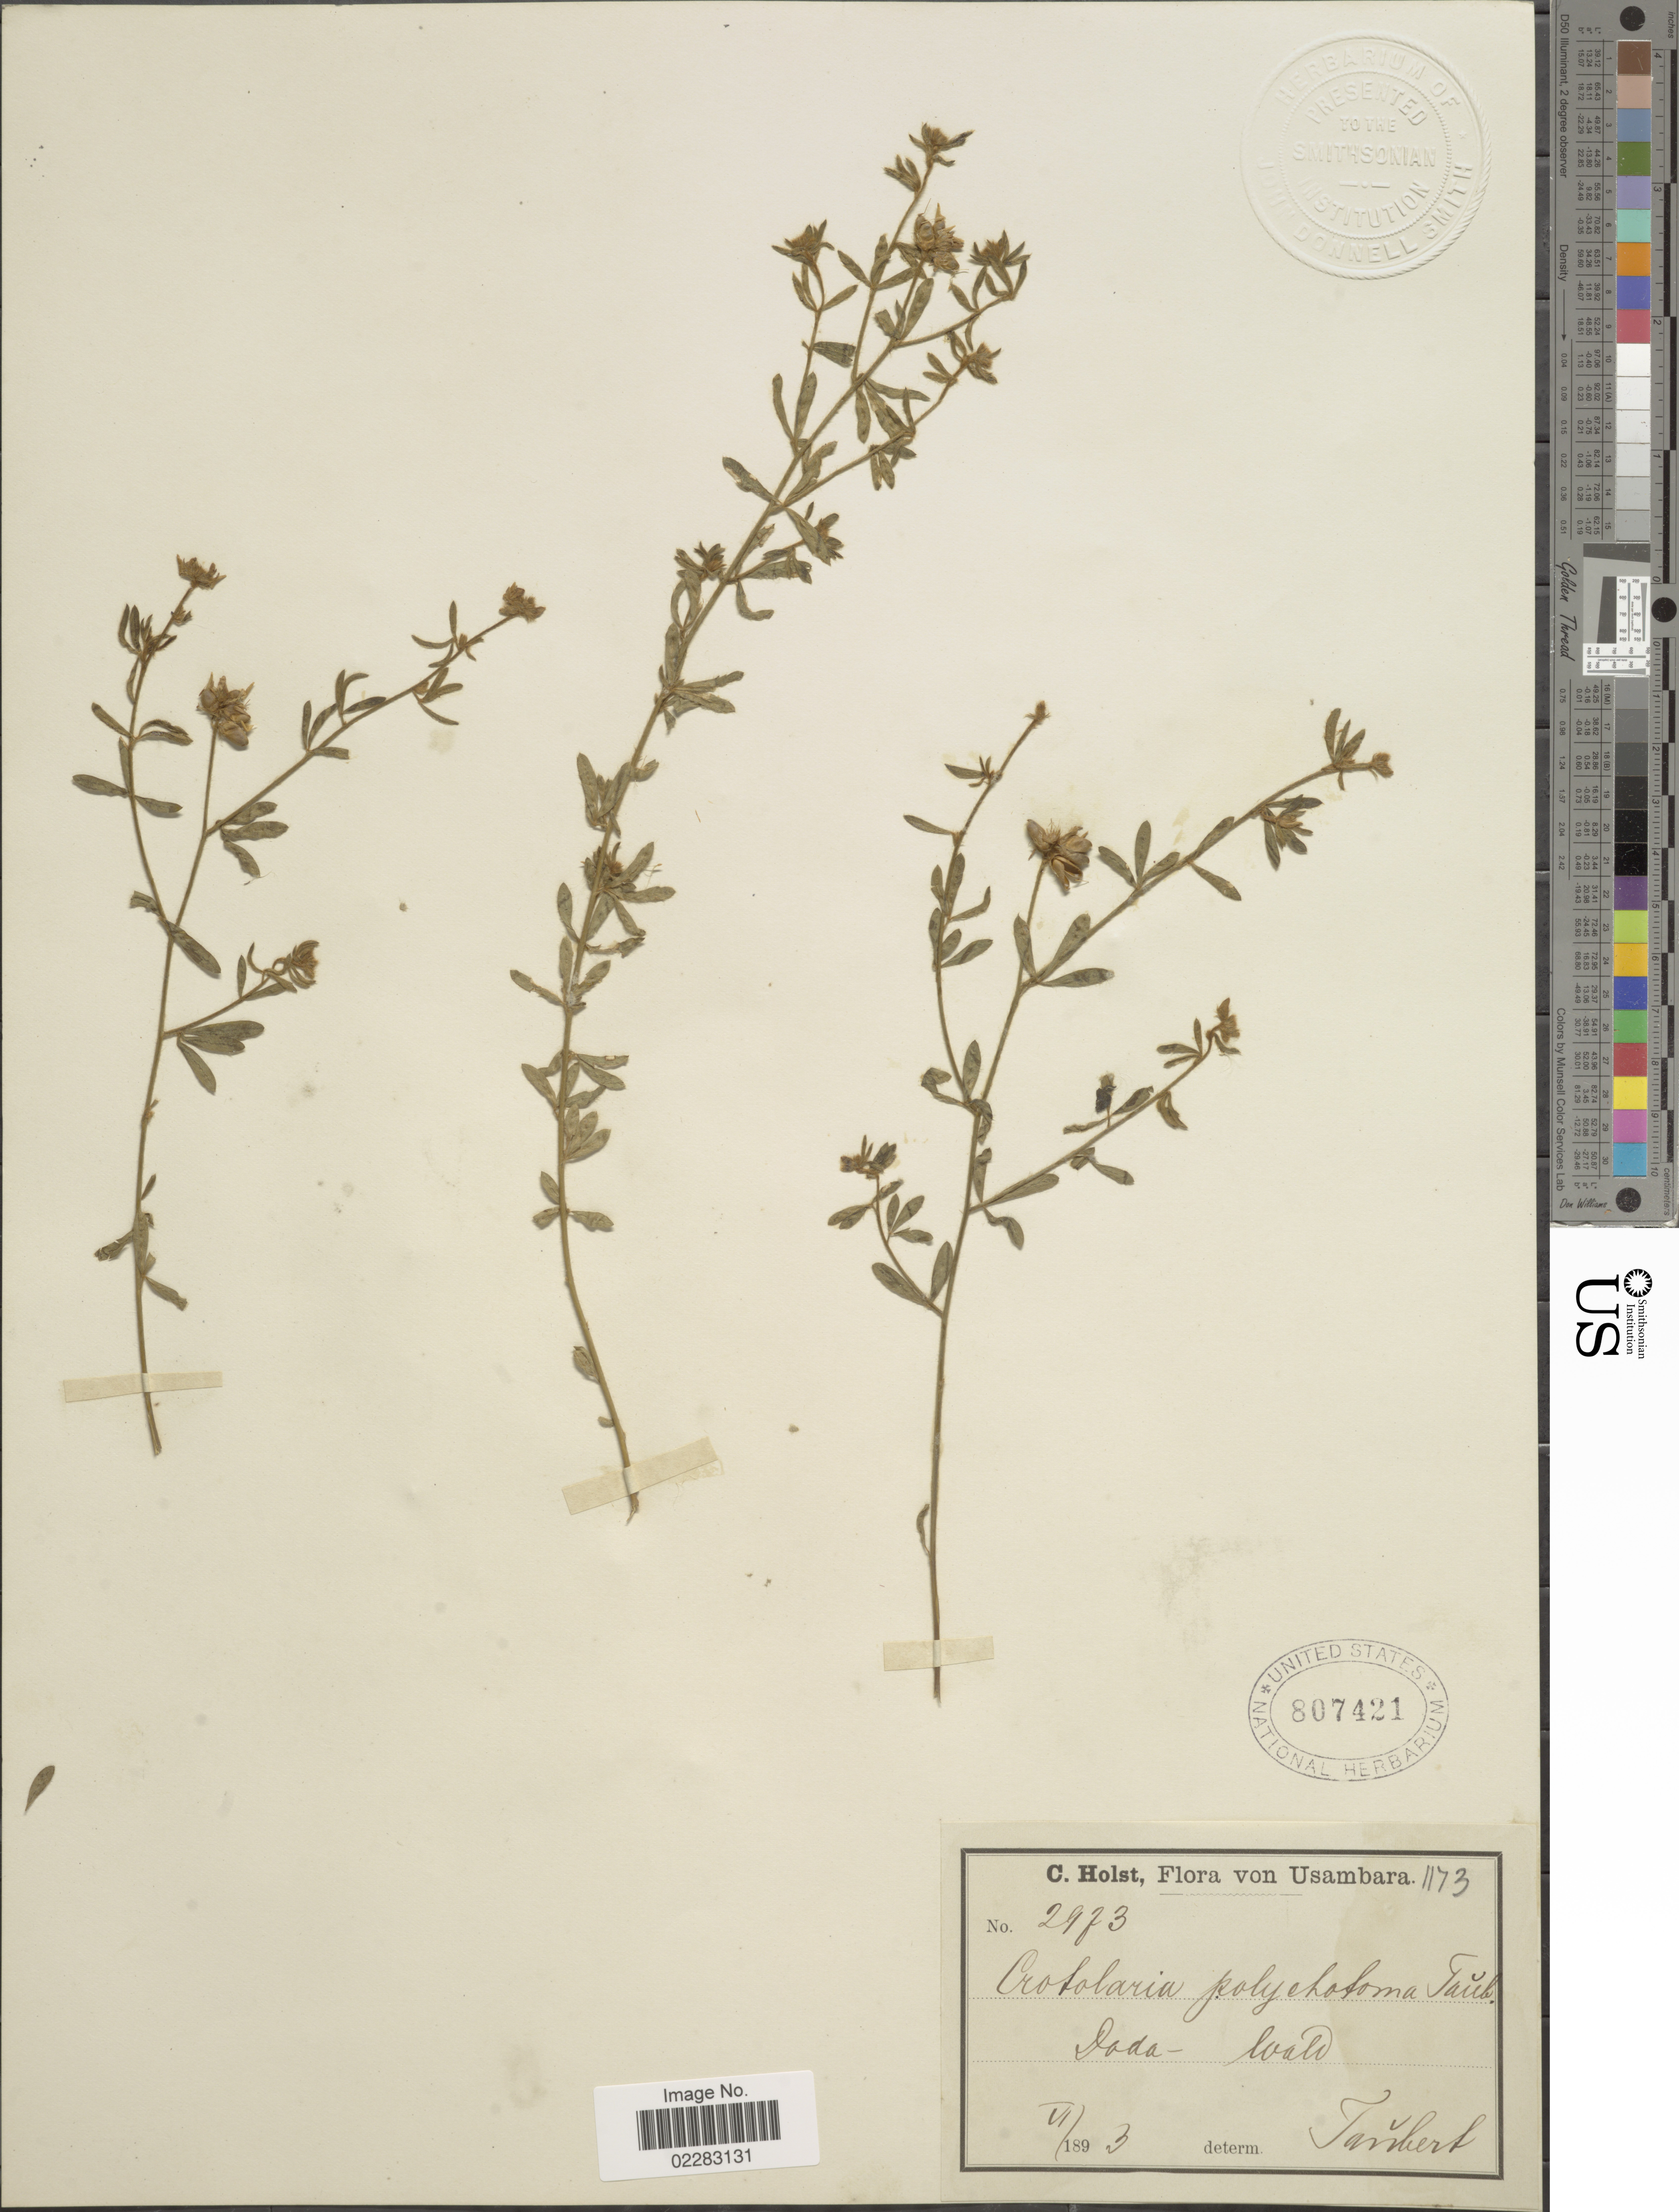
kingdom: Plantae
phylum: Tracheophyta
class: Magnoliopsida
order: Fabales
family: Fabaceae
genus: Crotalaria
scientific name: Crotalaria polychotoma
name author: Taub. ex Engl.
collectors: C. H. Holst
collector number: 2973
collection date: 1893-06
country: Tanzania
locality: Usambara, Doda.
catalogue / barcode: US 807421